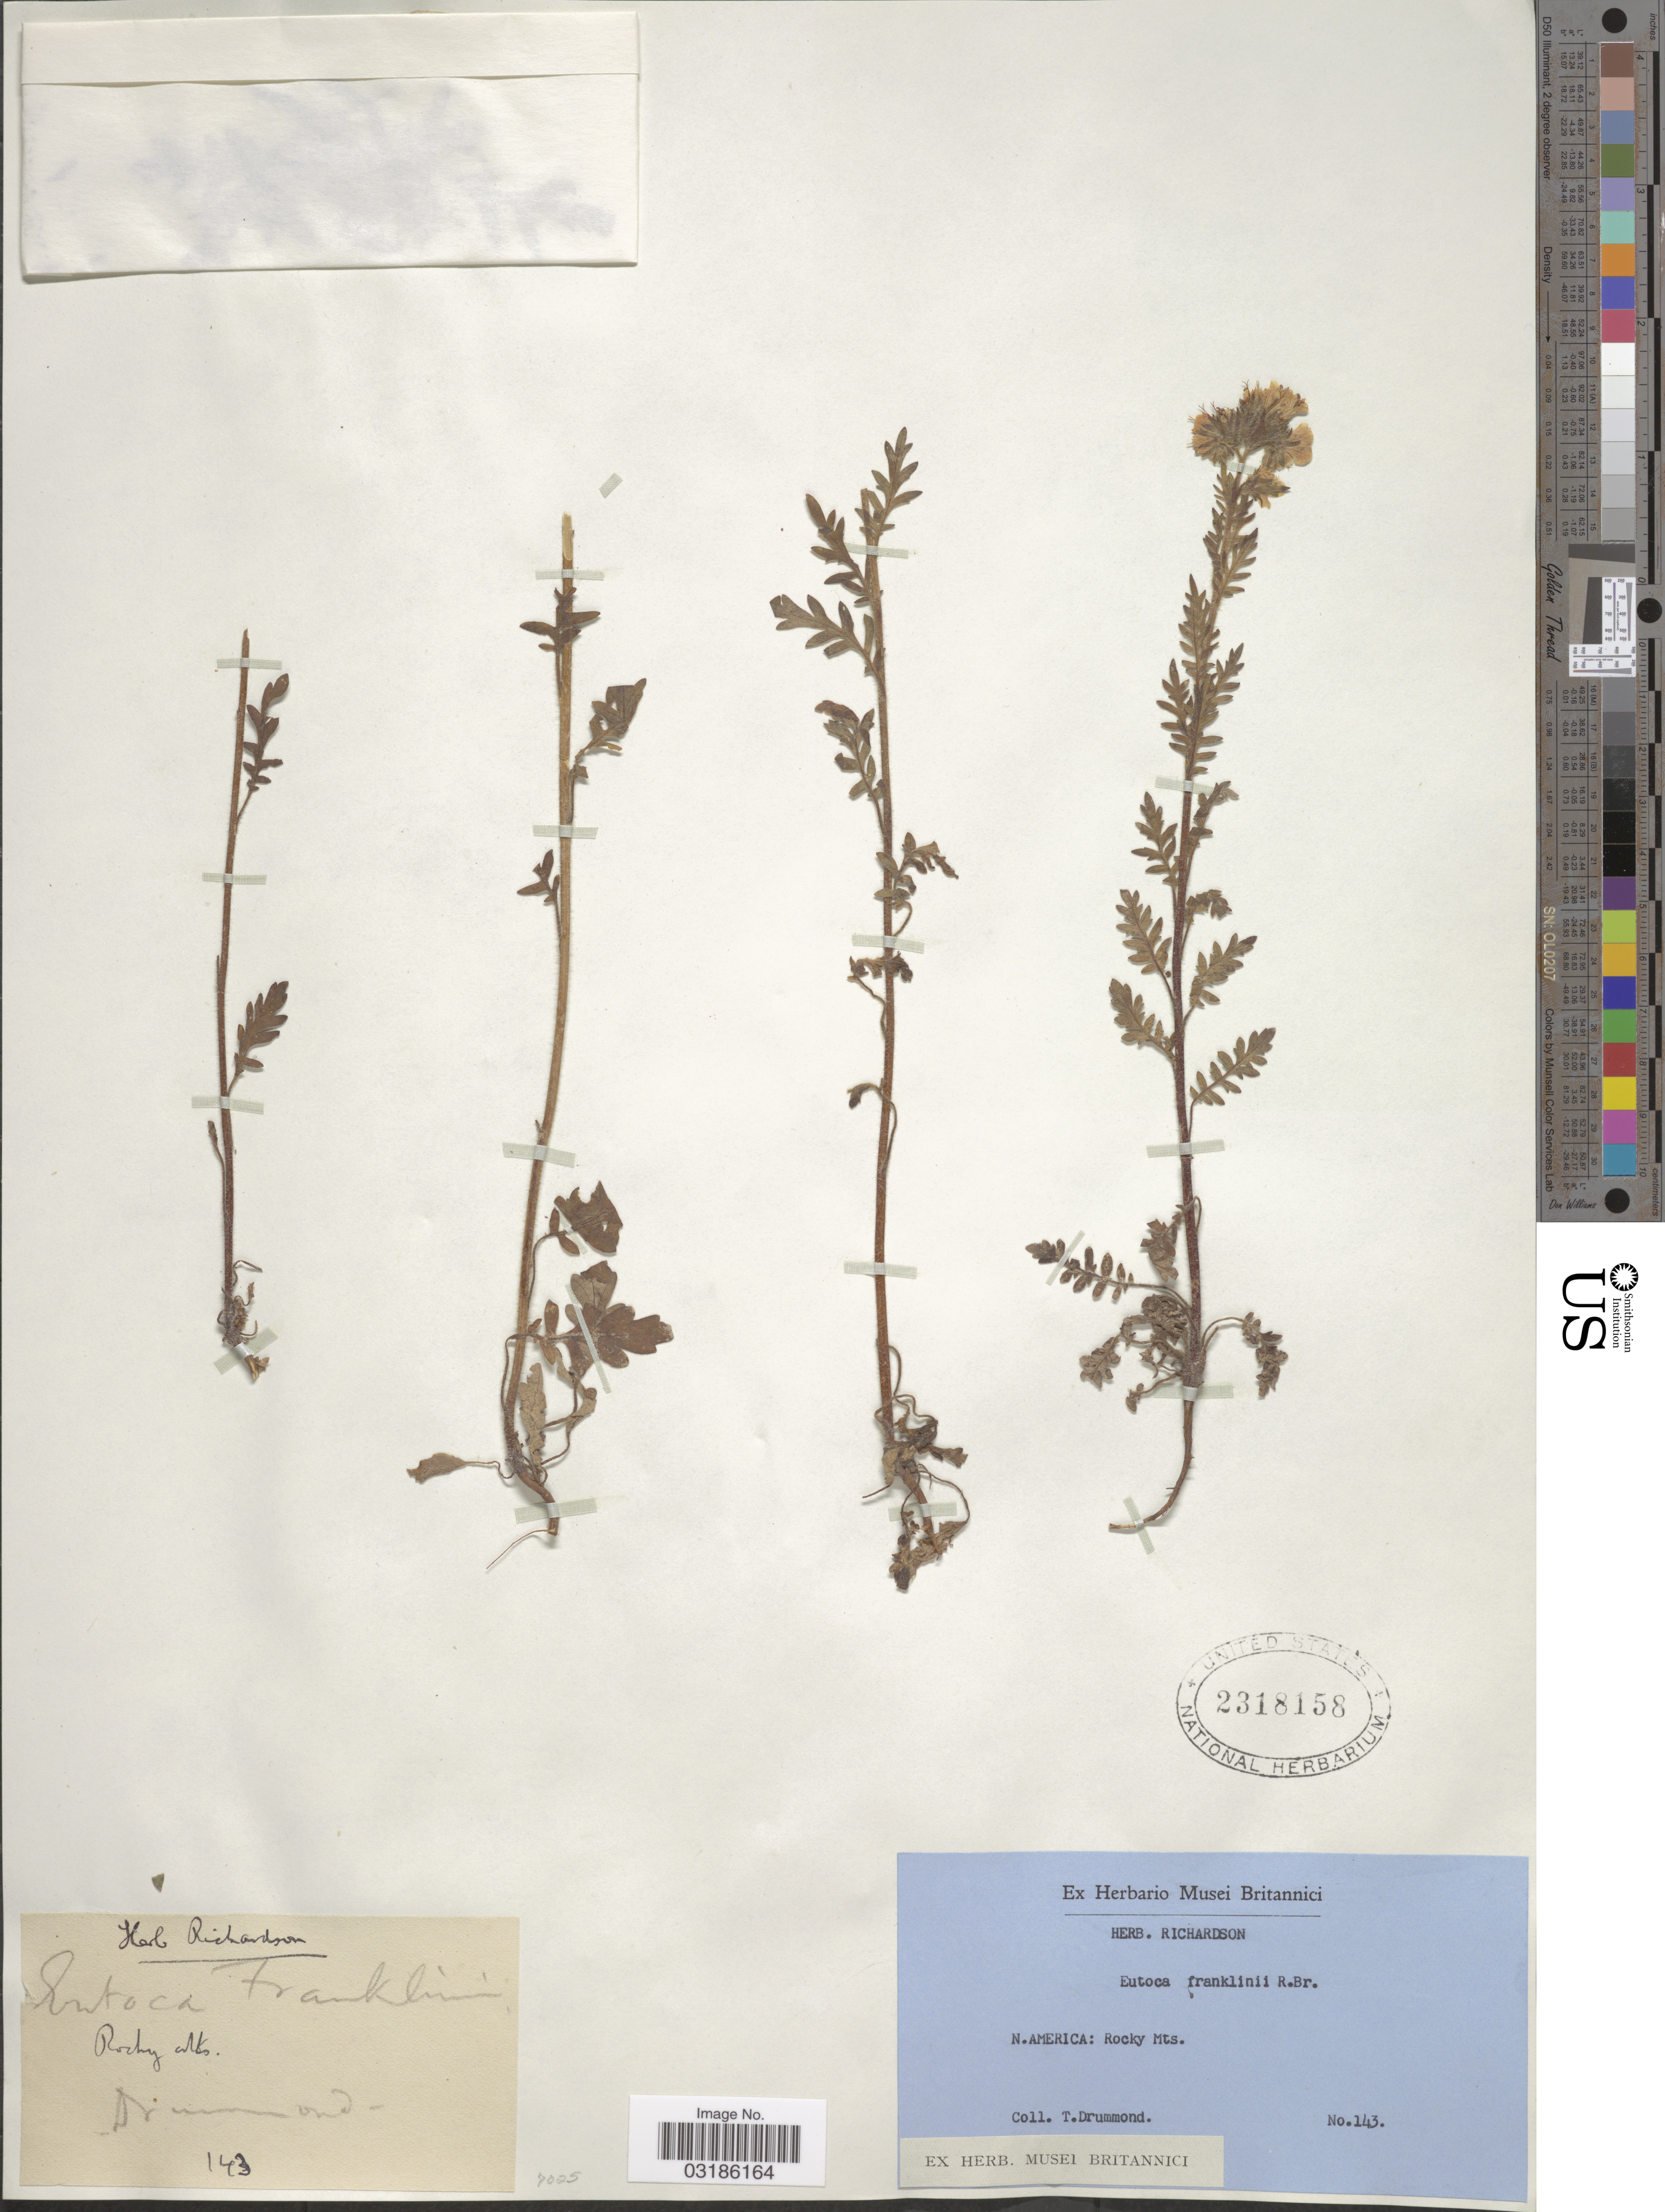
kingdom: Plantae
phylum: Tracheophyta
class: Magnoliopsida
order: Boraginales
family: Hydrophyllaceae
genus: Phacelia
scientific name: Phacelia franklinii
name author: Nutt.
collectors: T. Drummond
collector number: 143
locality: N. America: Rocky Mts.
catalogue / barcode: US 2318158